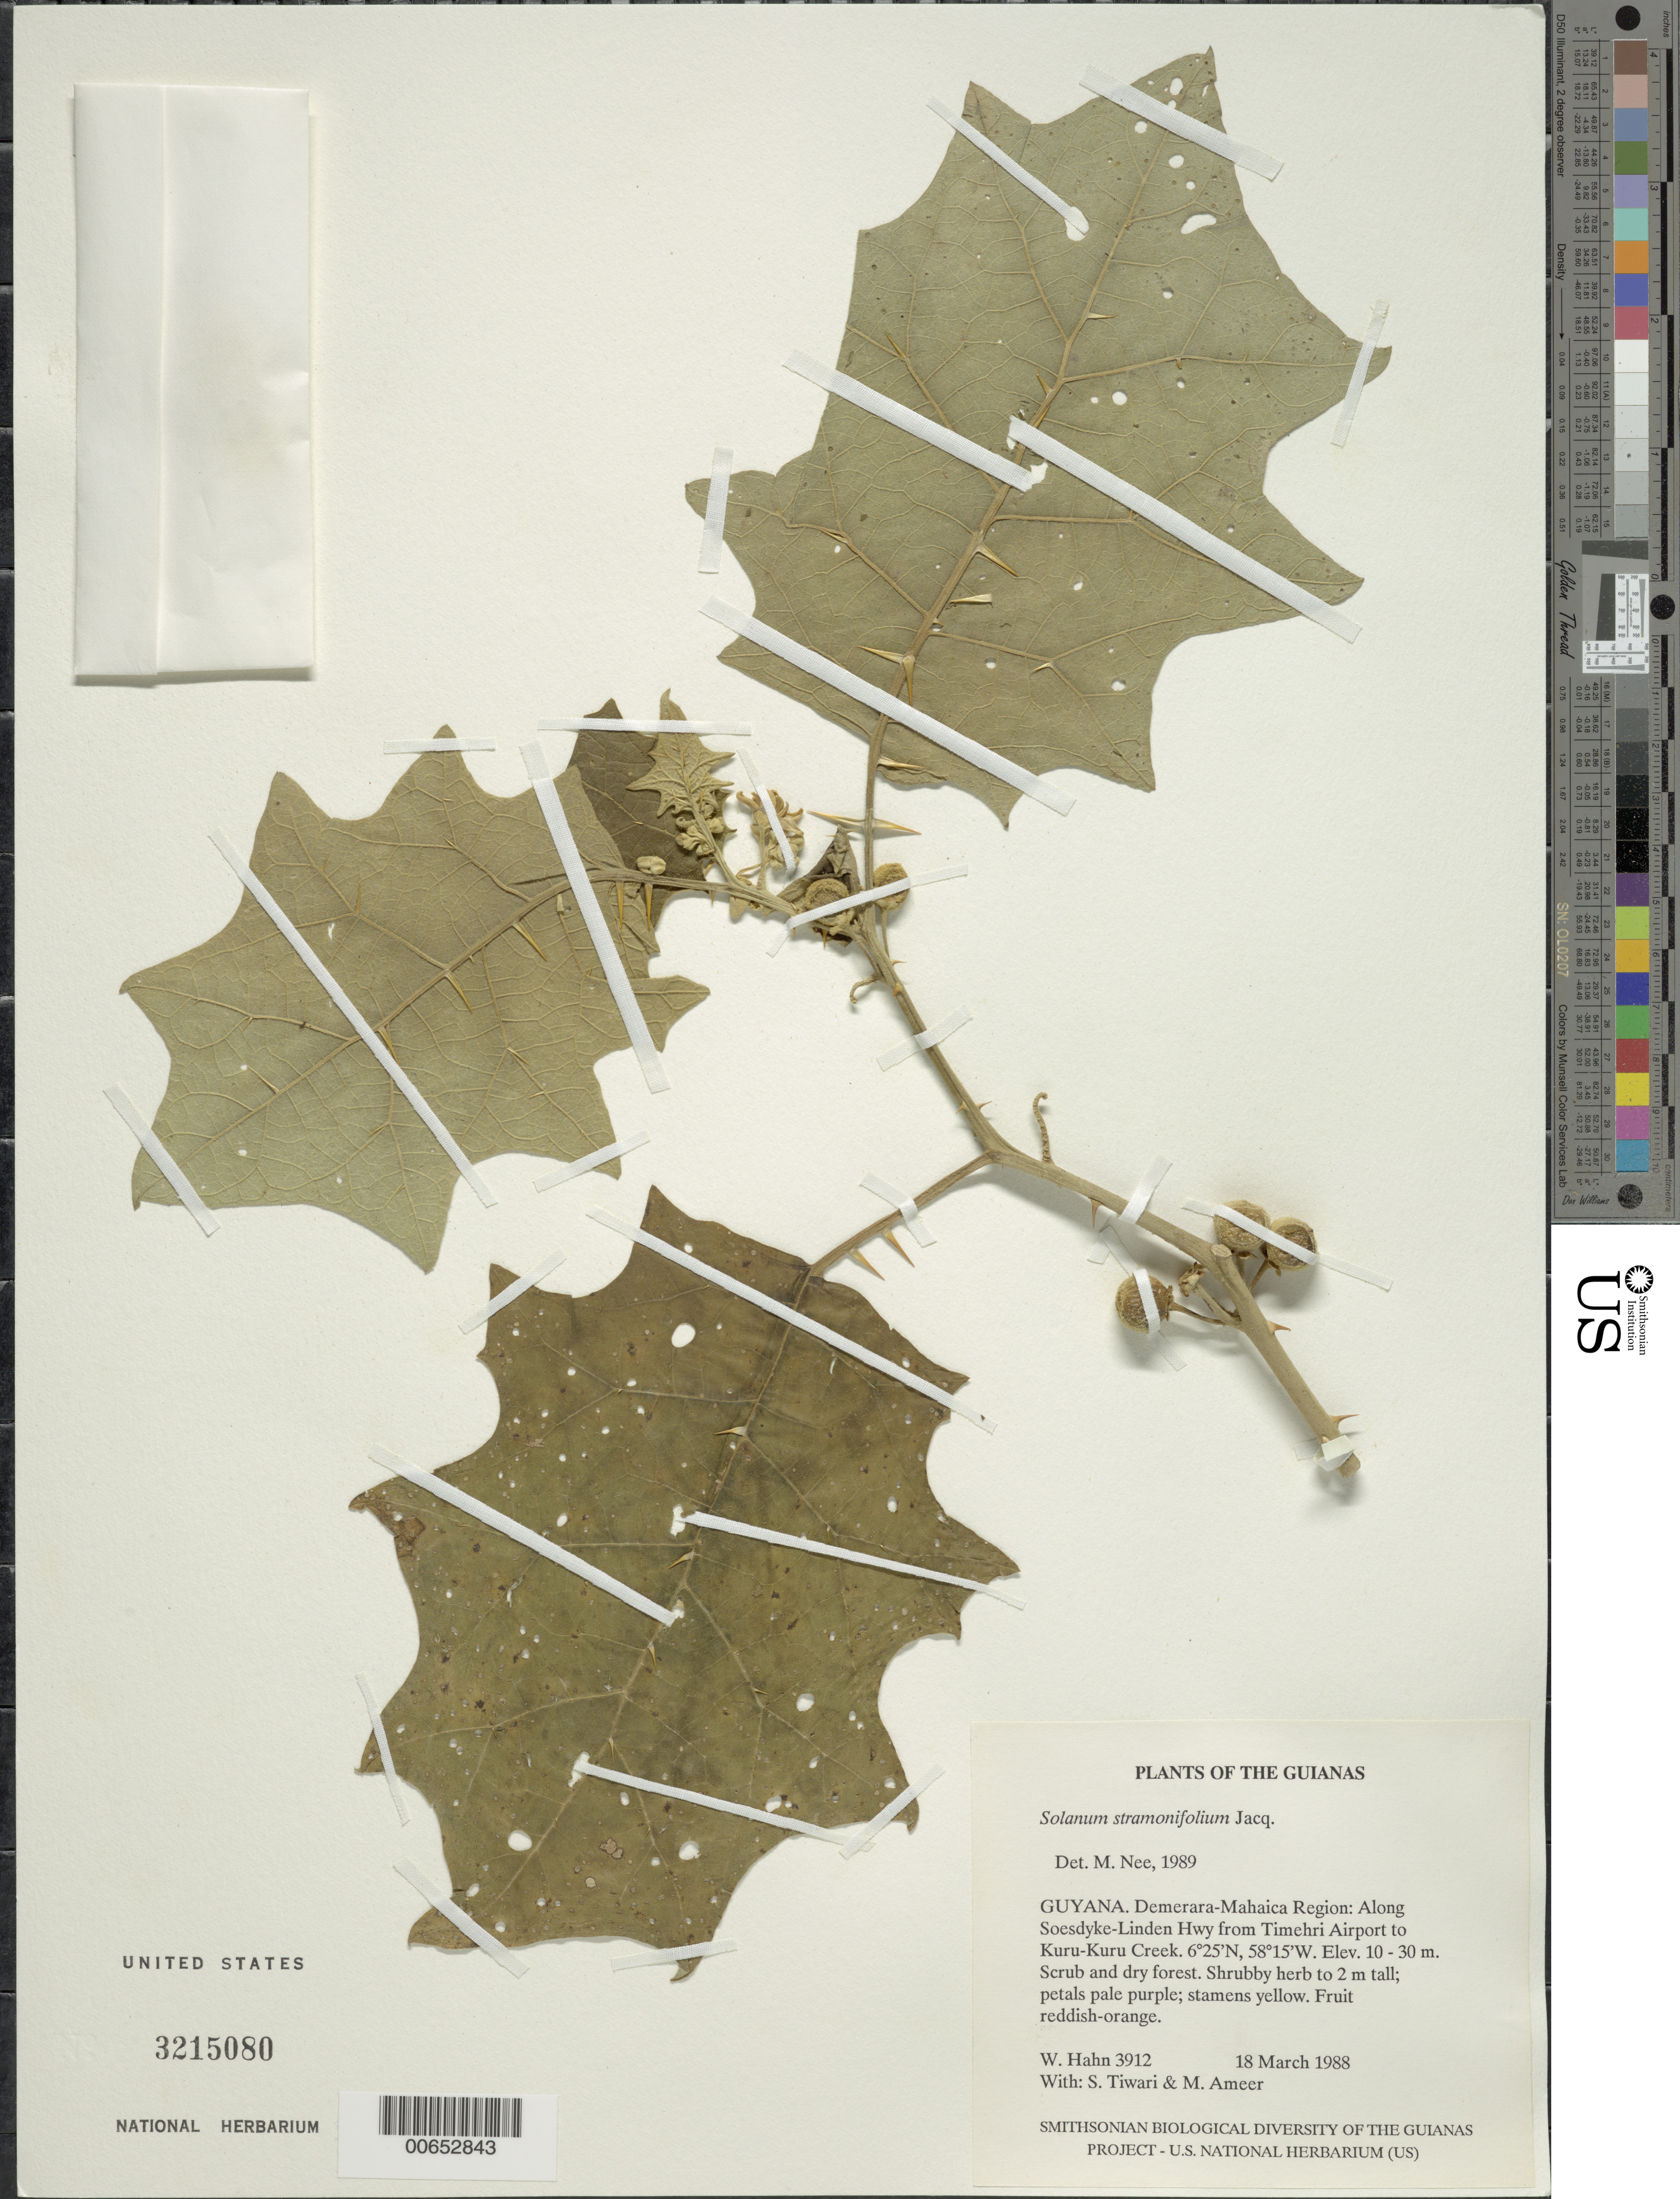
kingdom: Plantae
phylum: Tracheophyta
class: Magnoliopsida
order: Solanales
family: Solanaceae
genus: Solanum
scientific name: Solanum stramoniifolium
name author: Jacq.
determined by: Nee, Michael H.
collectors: W. Hahn, S. Tiwari & M. Ameer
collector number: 3912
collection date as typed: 3 Mar 1988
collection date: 1988-03-03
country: Guyana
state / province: Demerara-Mahaica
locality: Along Soesdyke-Linden Hwy from Timehri Airport to Kuru-Kuru Creek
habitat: Scrub and dry forest.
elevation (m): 10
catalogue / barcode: US 3215080